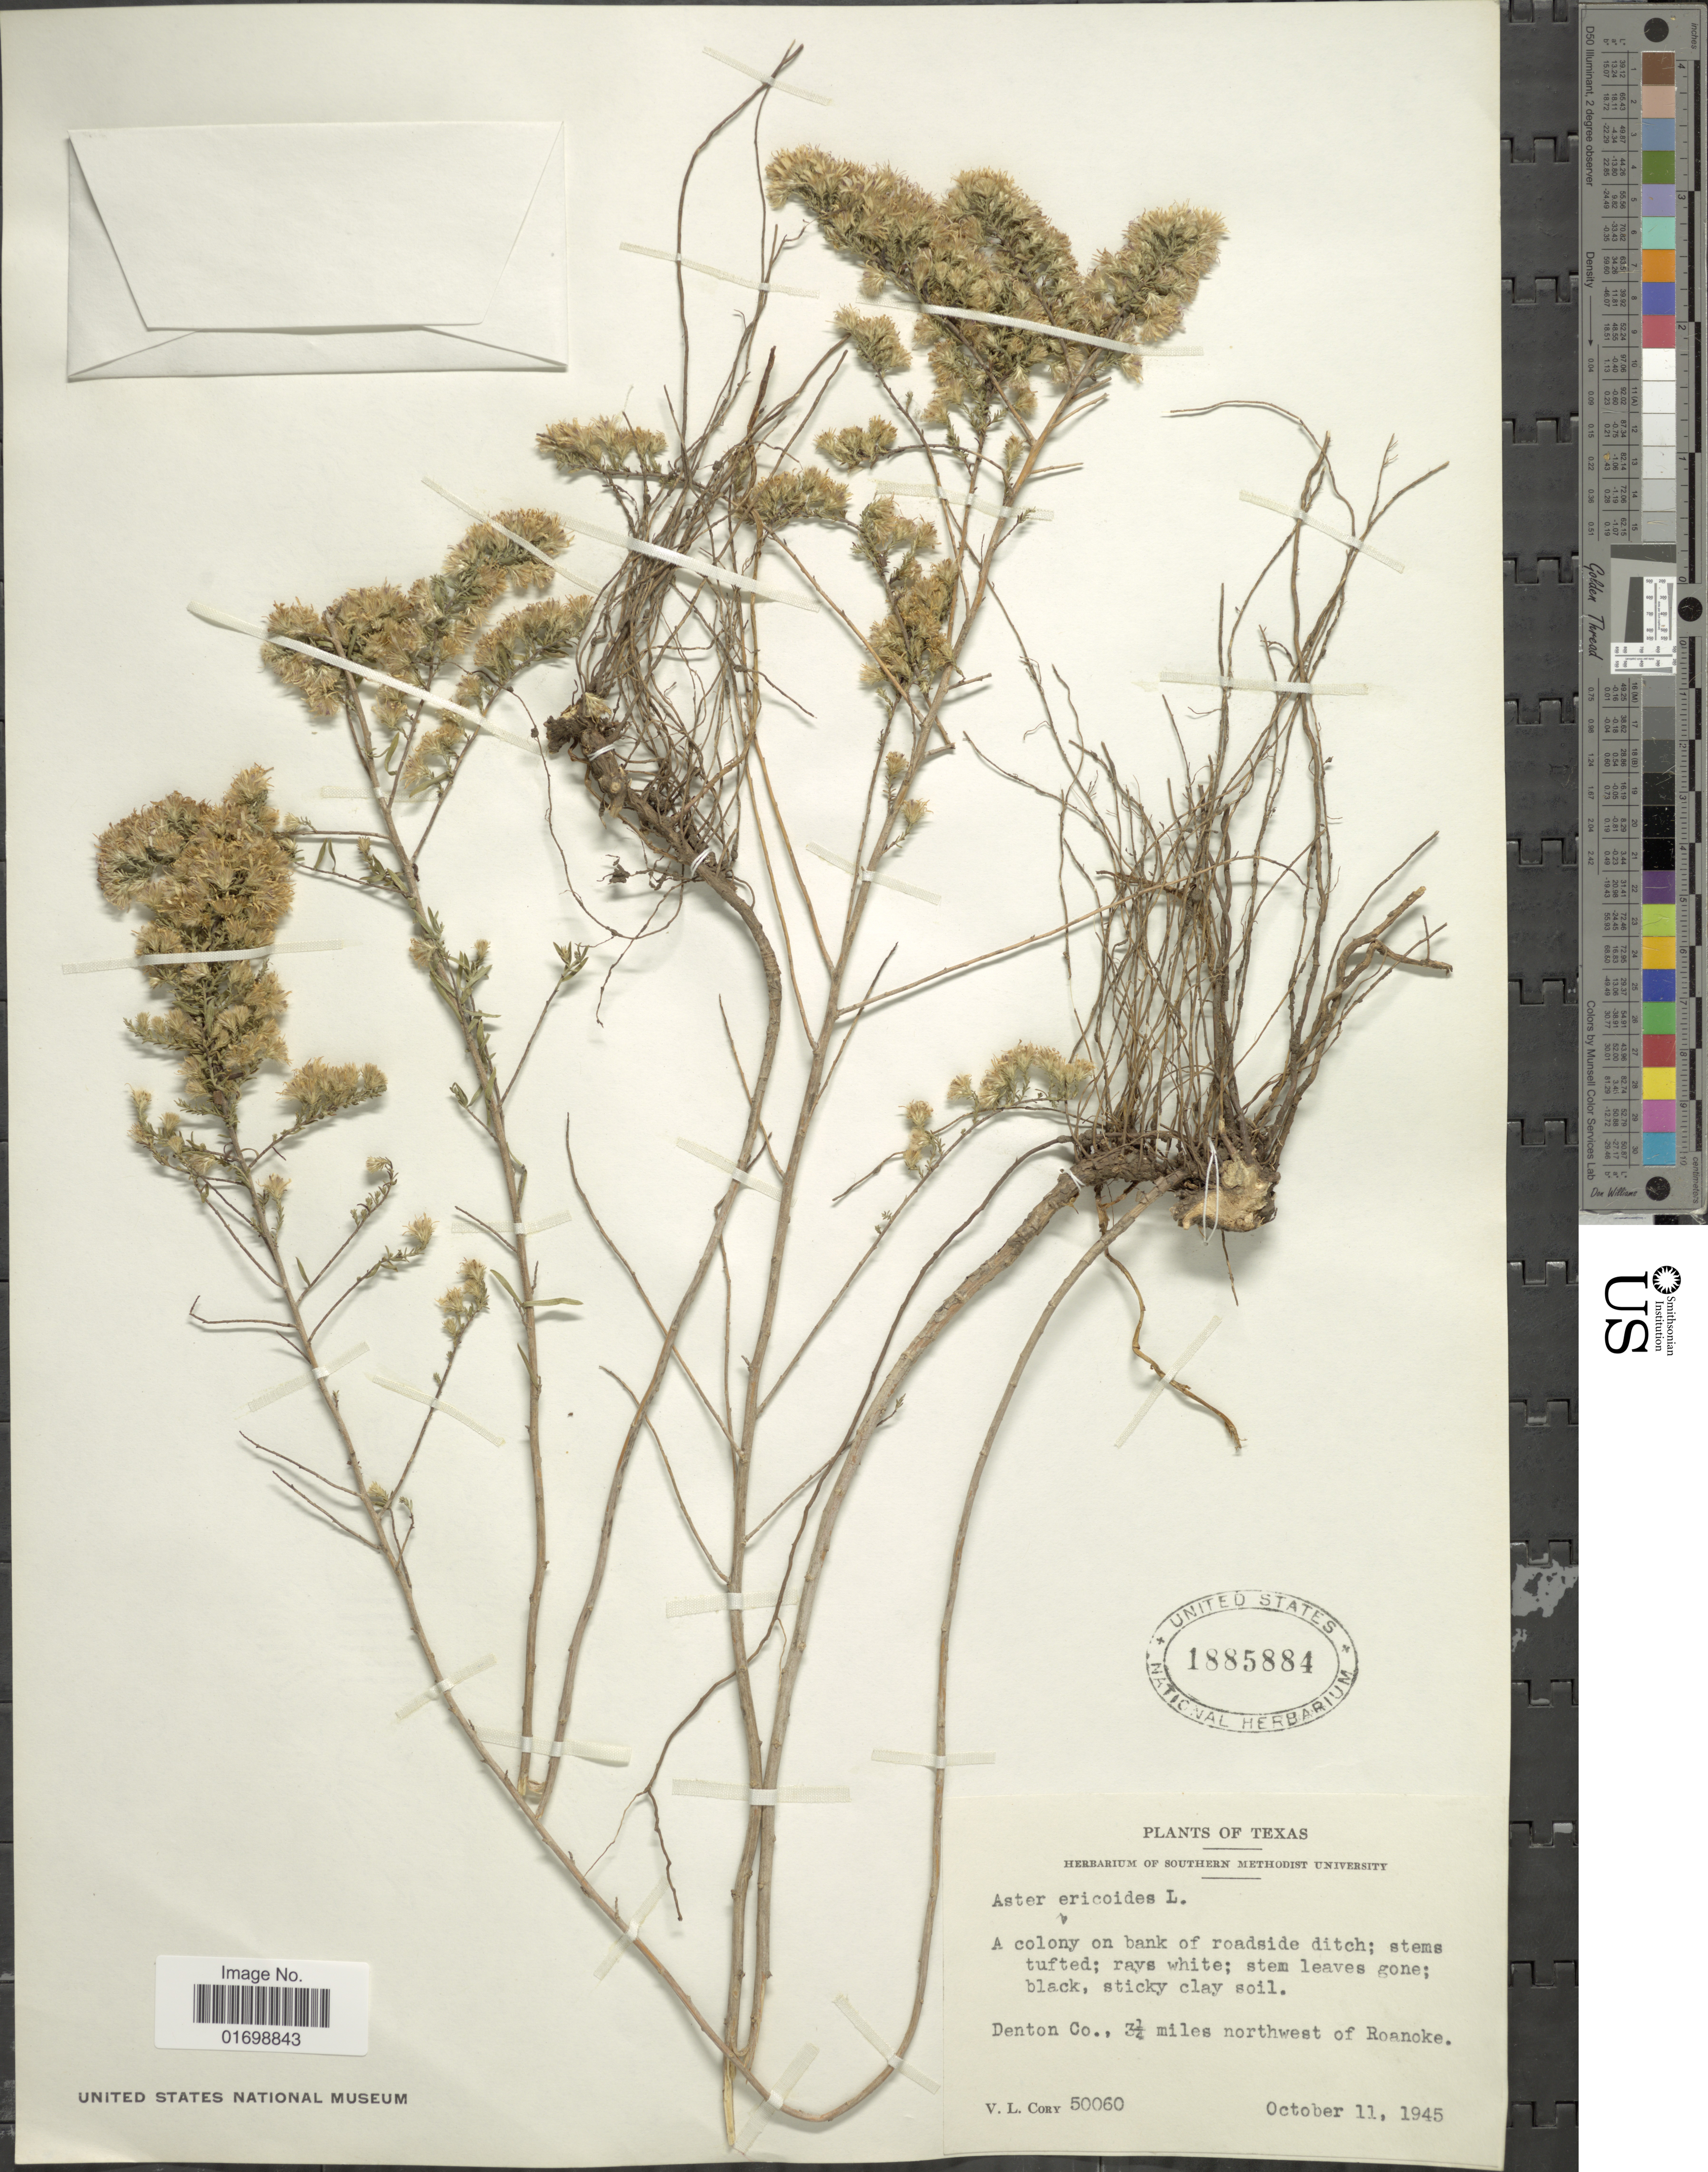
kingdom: Plantae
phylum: Tracheophyta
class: Magnoliopsida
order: Asterales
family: Asteraceae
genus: Symphyotrichum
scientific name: Symphyotrichum ericoides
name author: (L.) G.L. Nesom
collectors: V. Cory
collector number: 50060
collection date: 1945-10-11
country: United States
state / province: Texas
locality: A colony on bank of roadside ditch, Denton Co., 3 1/4 miles northwest of Roanoke.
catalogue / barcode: US 1885884